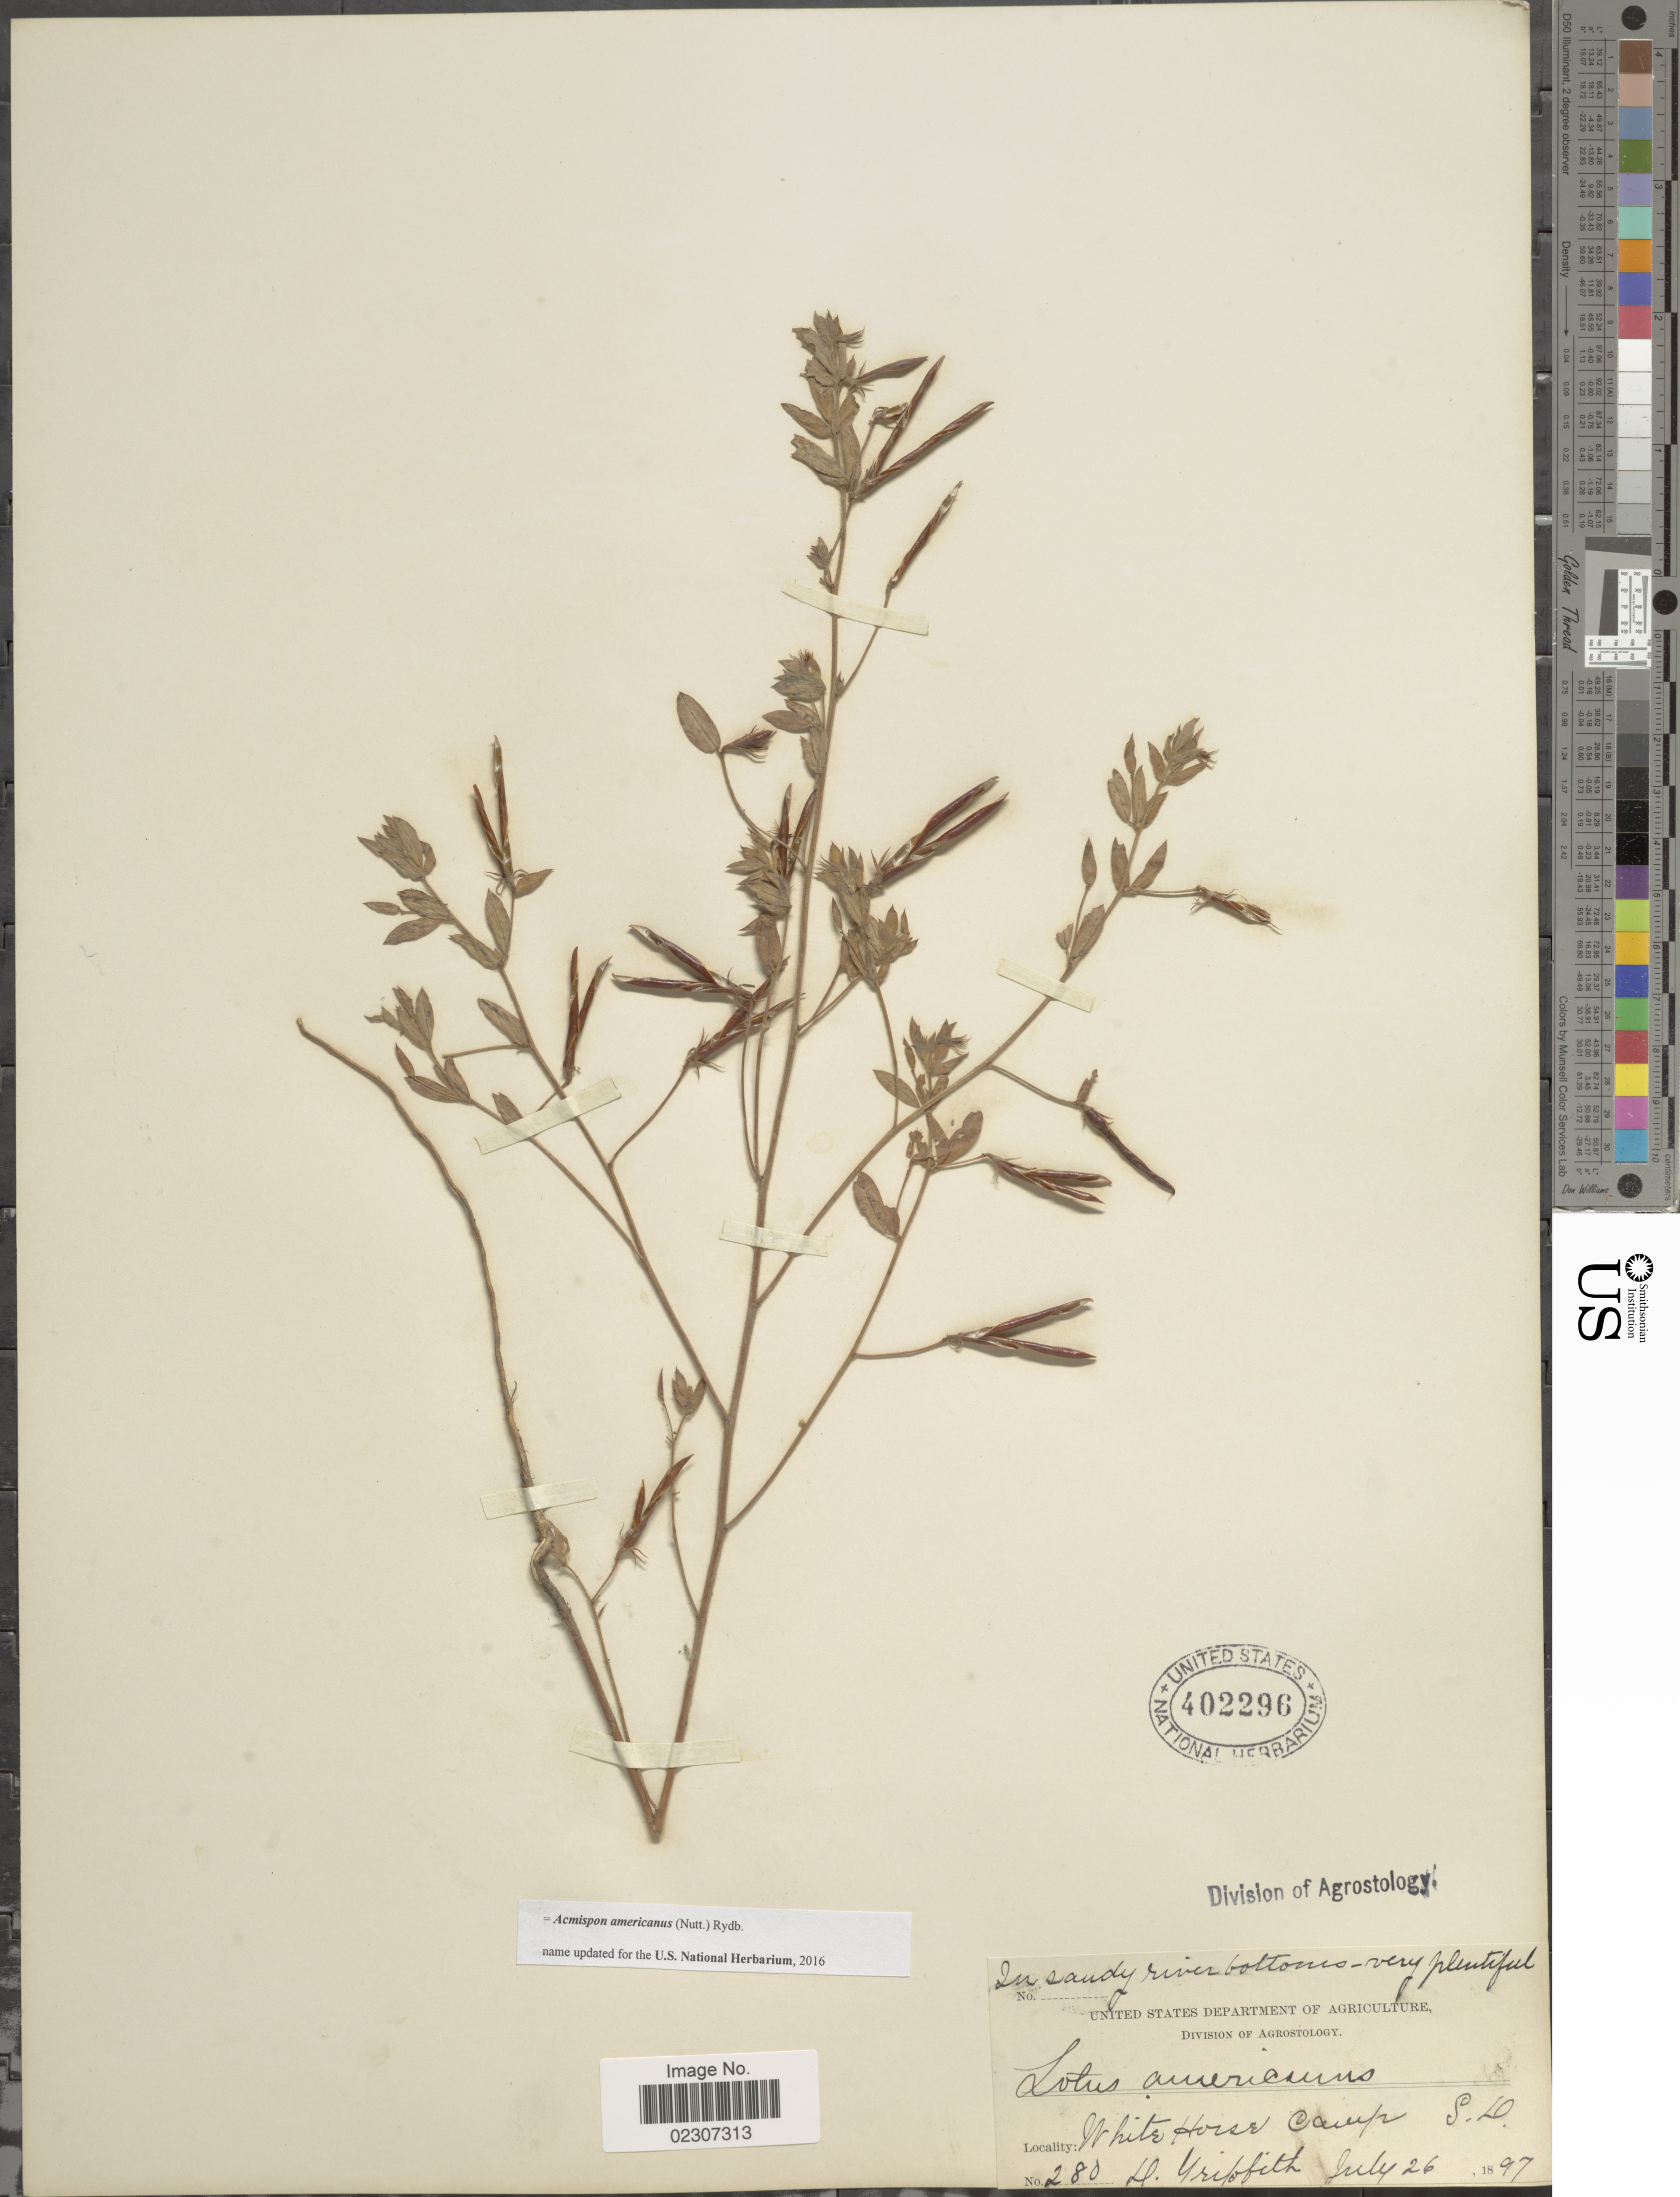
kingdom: Plantae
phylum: Tracheophyta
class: Magnoliopsida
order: Fabales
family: Fabaceae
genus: Acmispon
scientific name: Acmispon americanus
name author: (Nutt.) Rydb.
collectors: D. Griffith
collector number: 280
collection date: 1897-07-26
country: United States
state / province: South Dakota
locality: White Horse Camp, S. D.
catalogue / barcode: US 402296